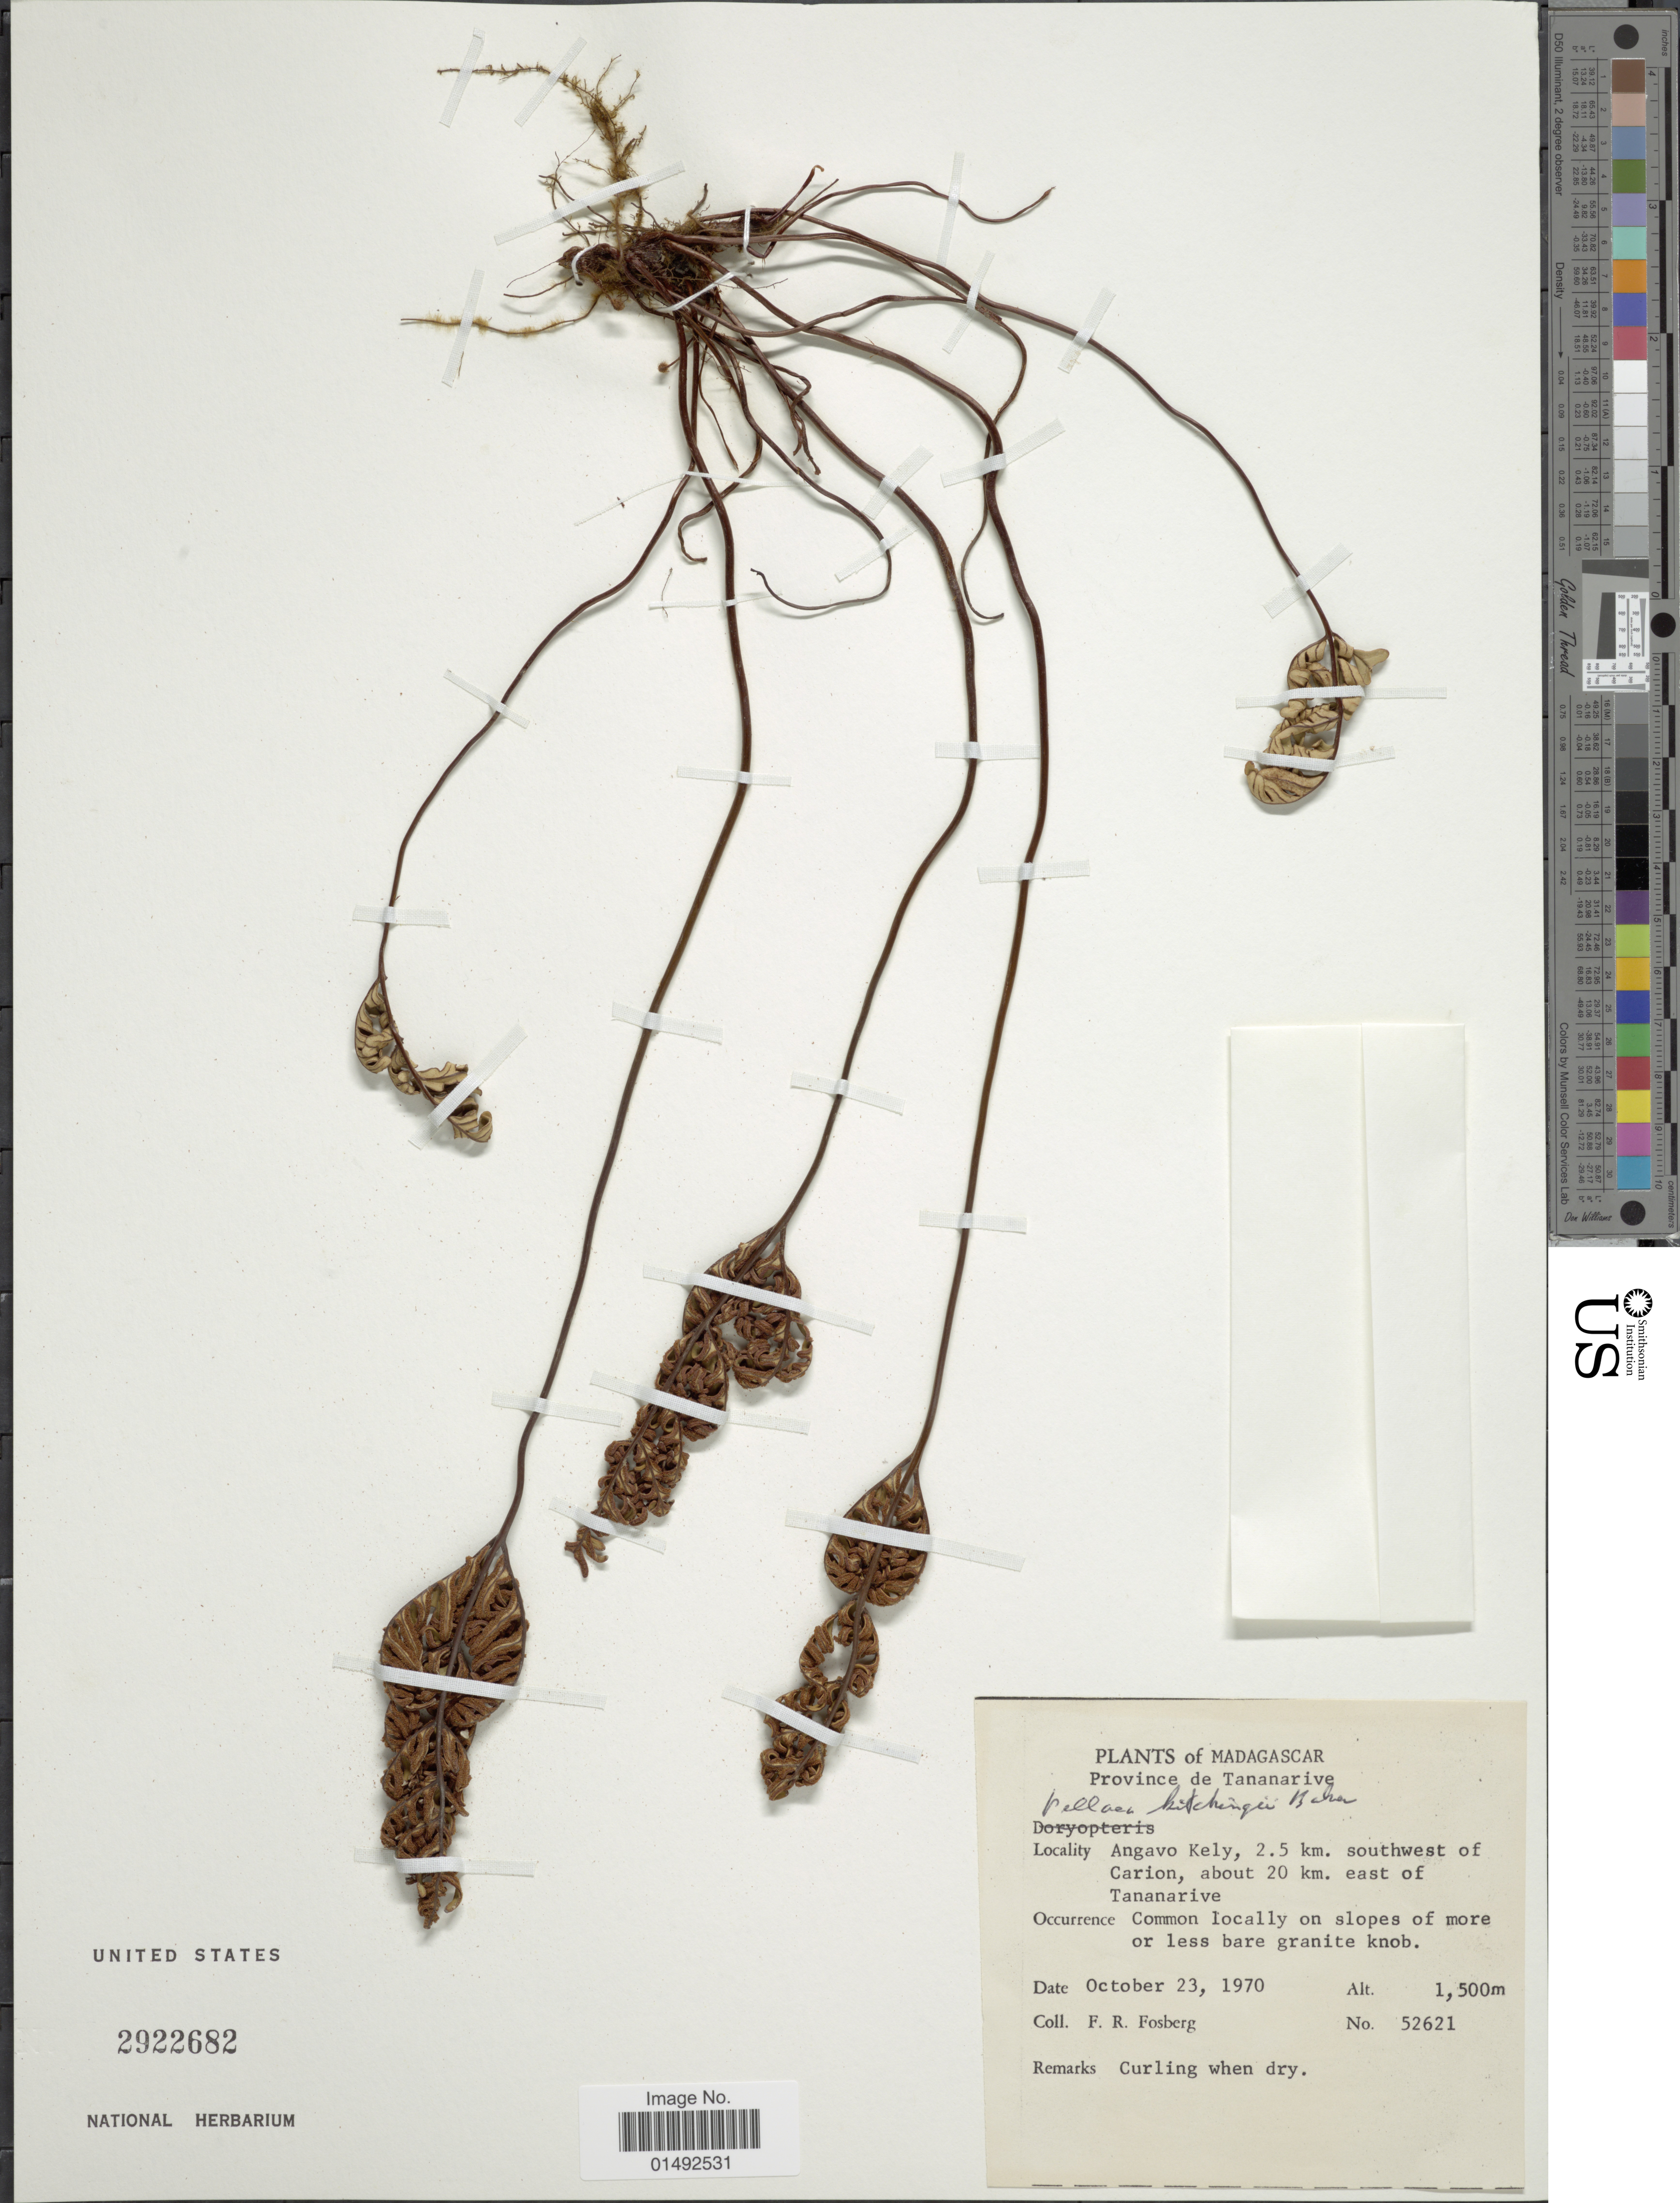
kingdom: Plantae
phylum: Tracheophyta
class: Polypodiopsida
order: Polypodiales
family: Pteridaceae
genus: Pellaea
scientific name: Pellaea kitchingii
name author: Baker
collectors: F. R. Fosberg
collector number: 52621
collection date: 1970-10-23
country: Madagascar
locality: Province de Tananarive, Angavo Kely, 2.5 km. southwest of Carion, about 20 km. east of Tananarive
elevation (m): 1500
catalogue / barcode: US 2922682